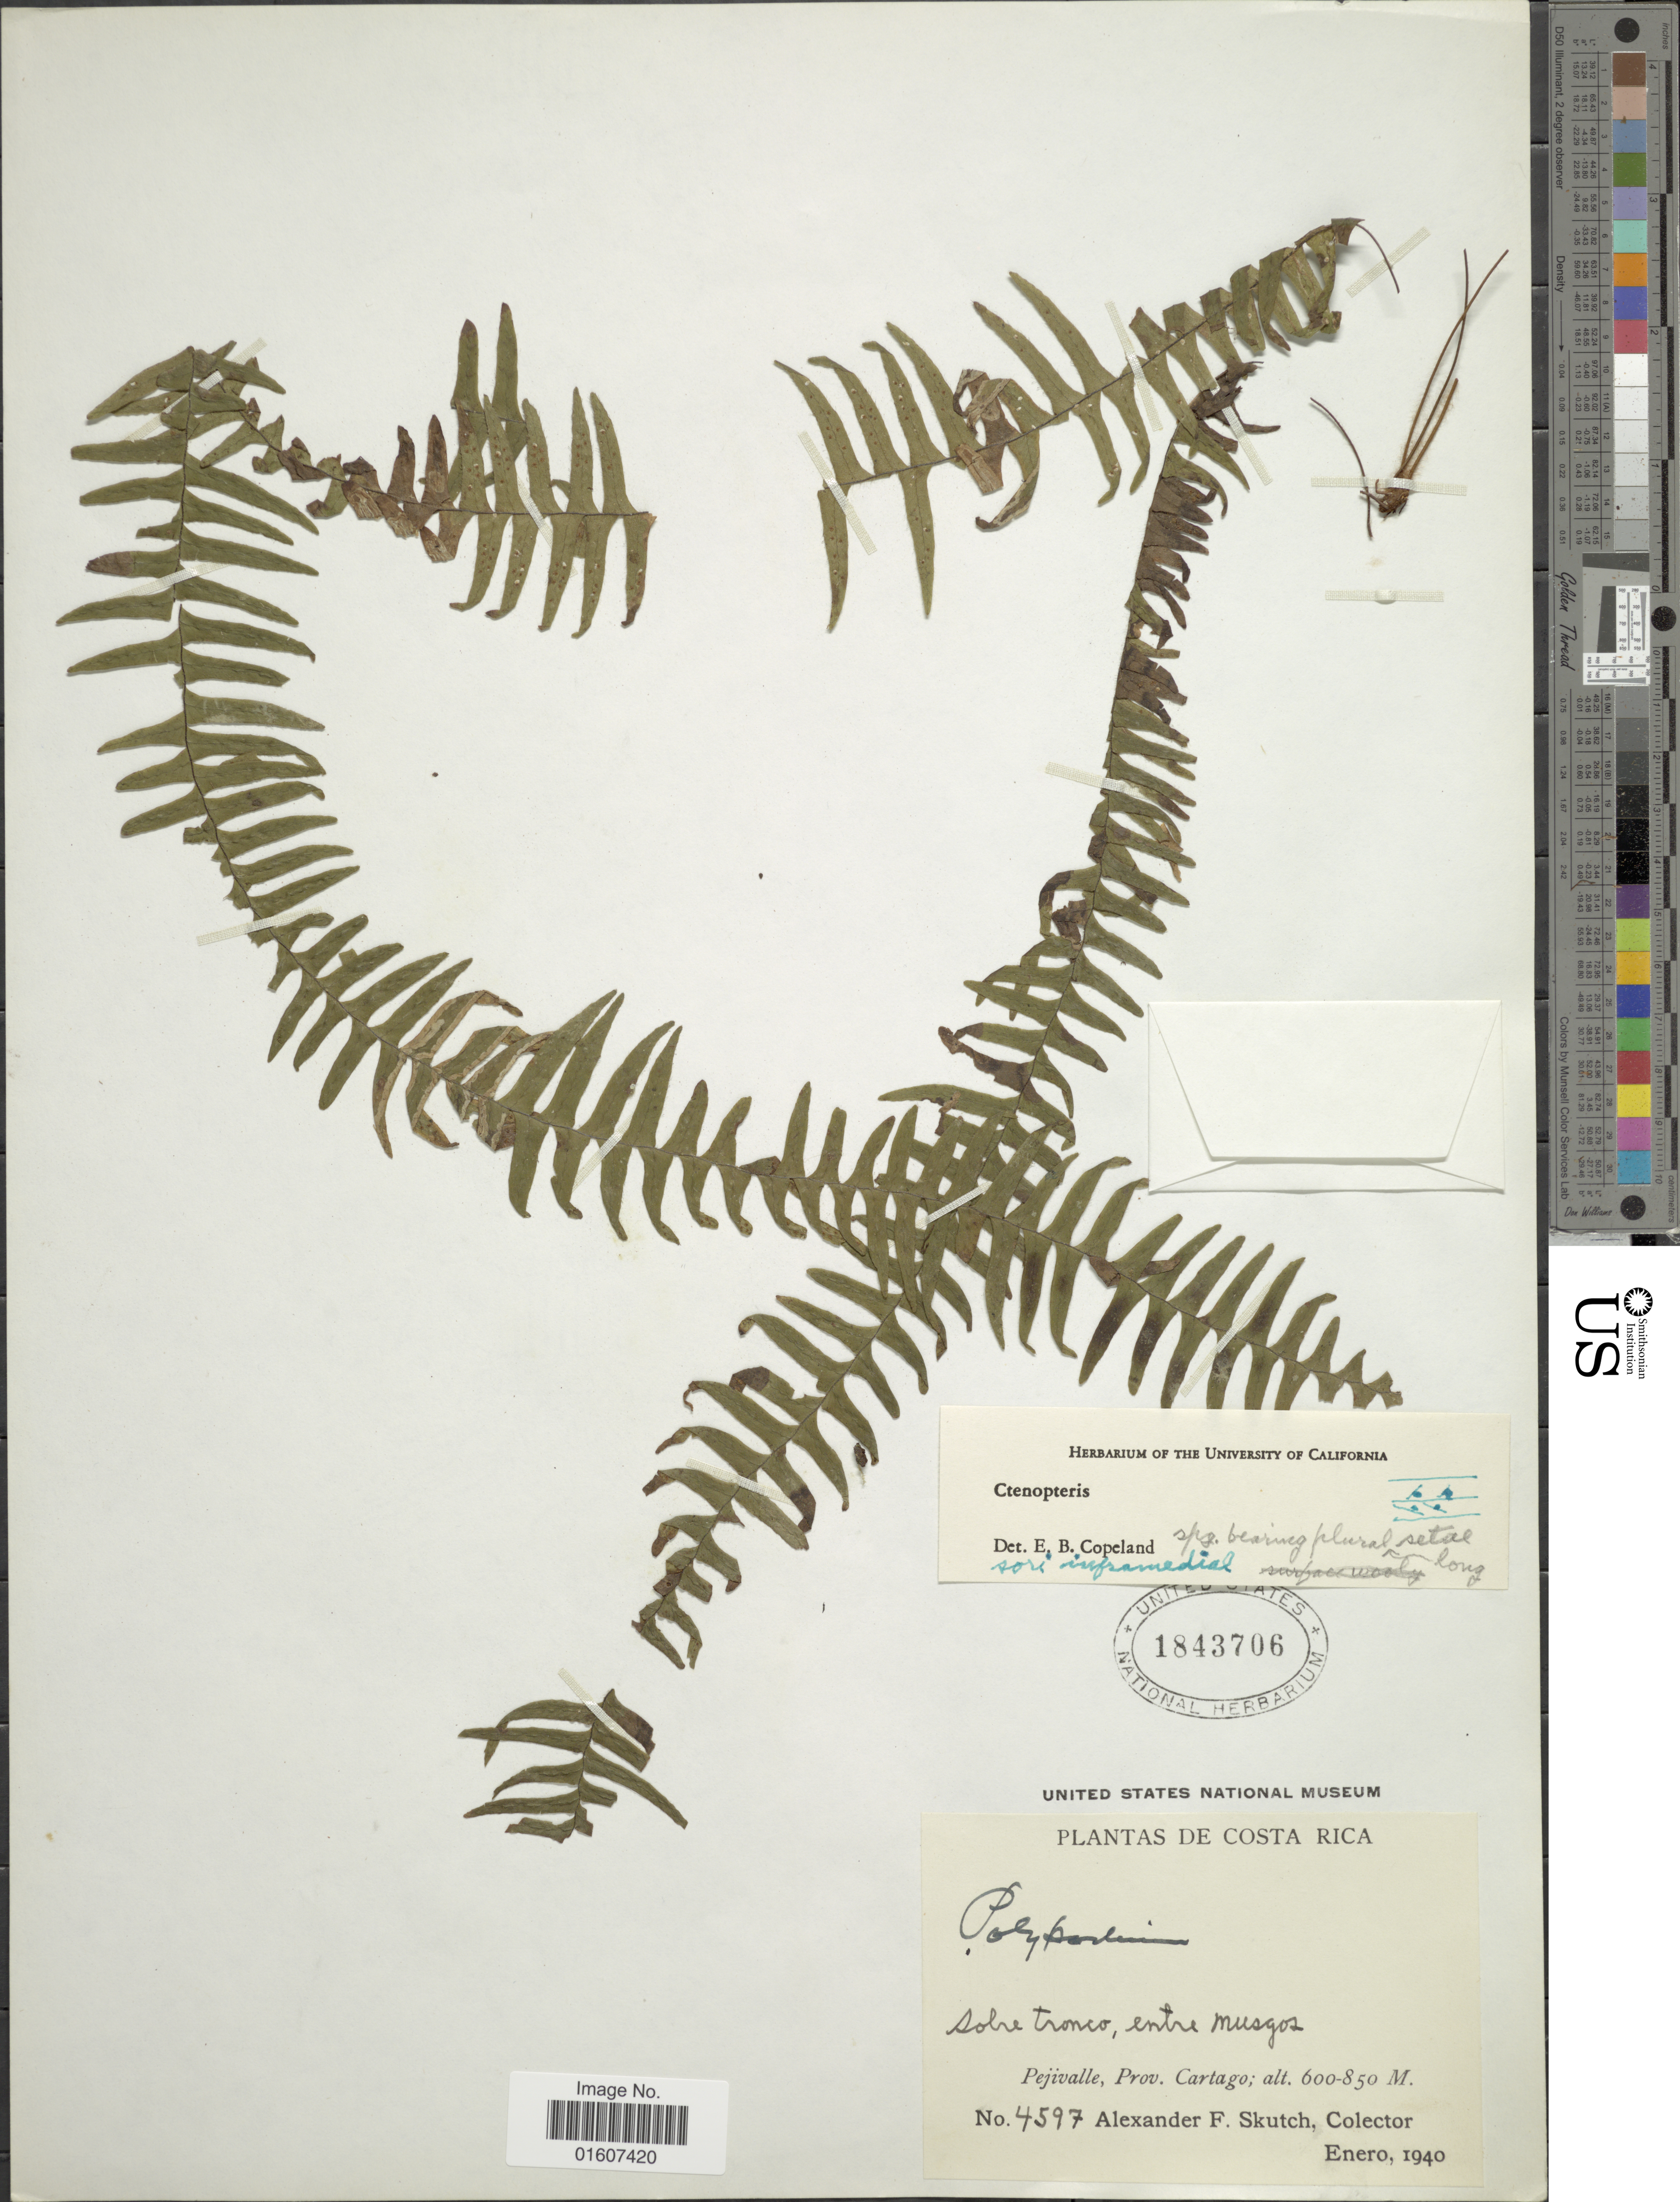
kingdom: Plantae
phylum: Tracheophyta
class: Polypodiopsida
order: Polypodiales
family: Polypodiaceae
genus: Terpsichore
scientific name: Terpsichore lehmanniana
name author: (Hieron.) A.R. Sm.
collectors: A. F. Skutch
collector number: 4597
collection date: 1940-01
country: Costa Rica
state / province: Cartago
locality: Pejivalle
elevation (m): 600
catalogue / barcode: US 1843706